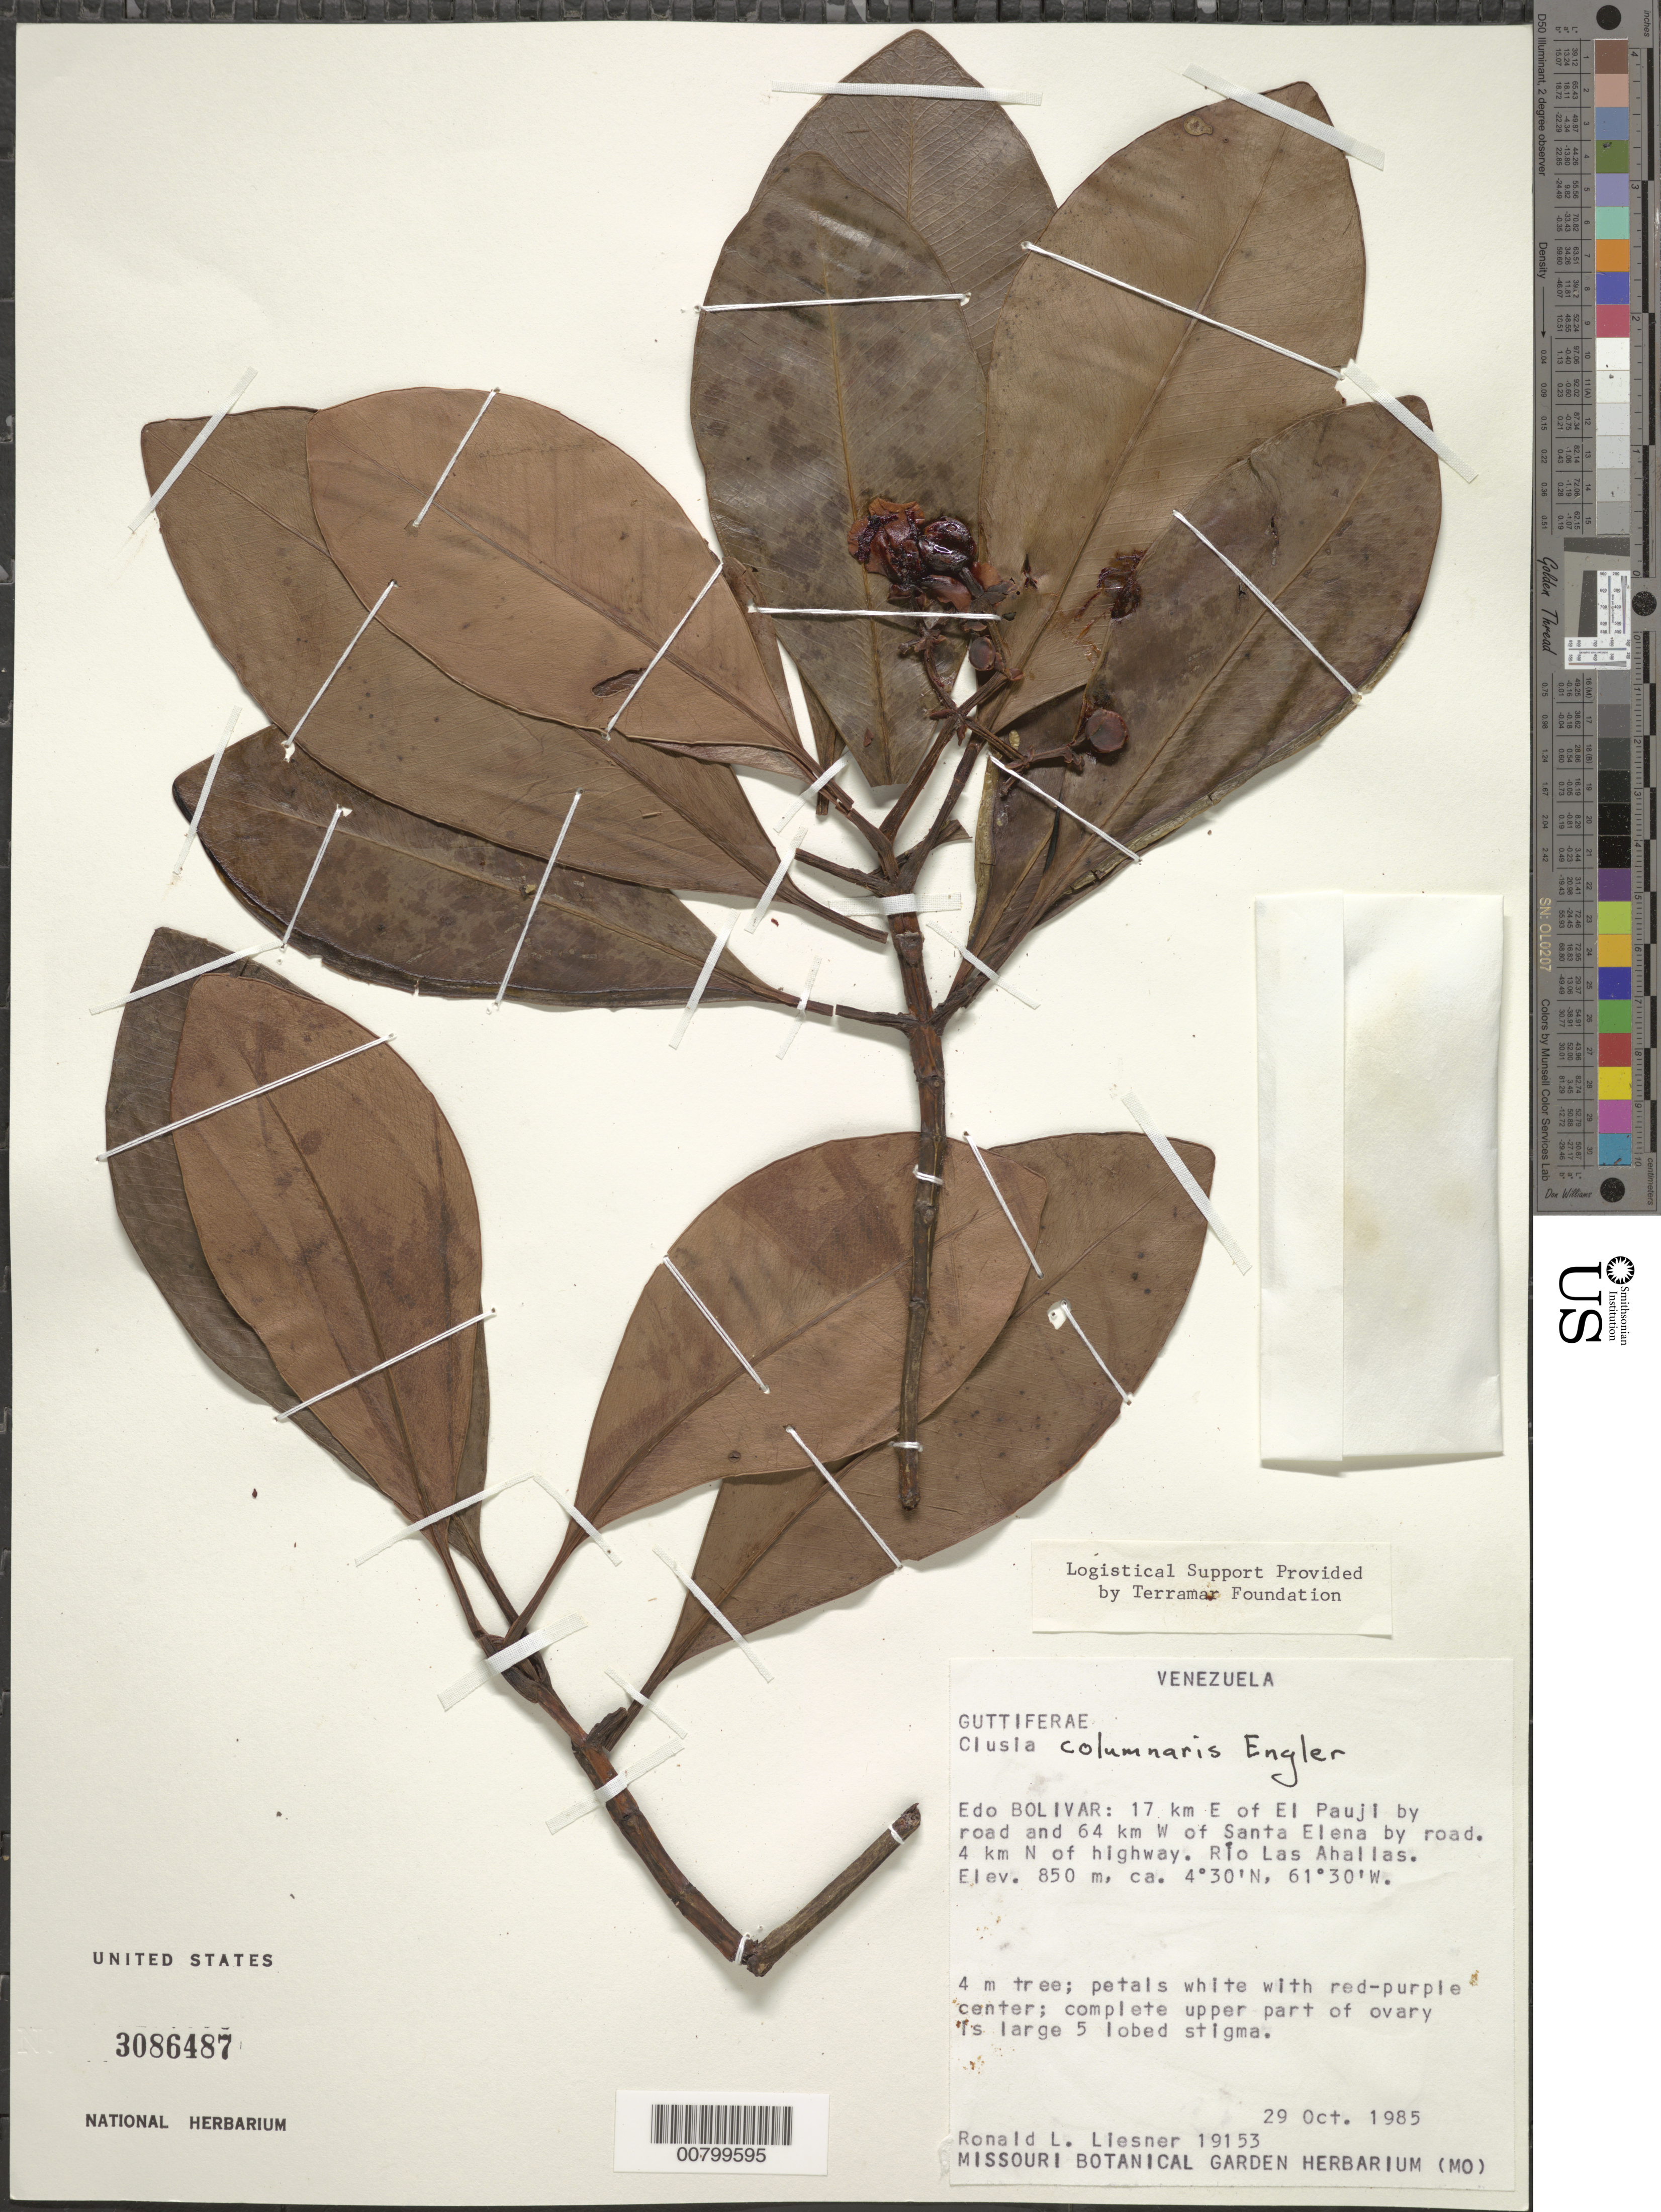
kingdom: Plantae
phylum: Tracheophyta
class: Magnoliopsida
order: Malpighiales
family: Clusiaceae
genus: Clusia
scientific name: Clusia columnaris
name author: Engl.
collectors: R. L. Liesner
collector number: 19153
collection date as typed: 29-Oct-85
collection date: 1985-10-29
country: Venezuela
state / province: Bolívar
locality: El Pauji, 17 km E by road and 64 km W of Santa Elena by road, 4 km N of Highway, Río Las Ahallas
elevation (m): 850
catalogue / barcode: US 3086487